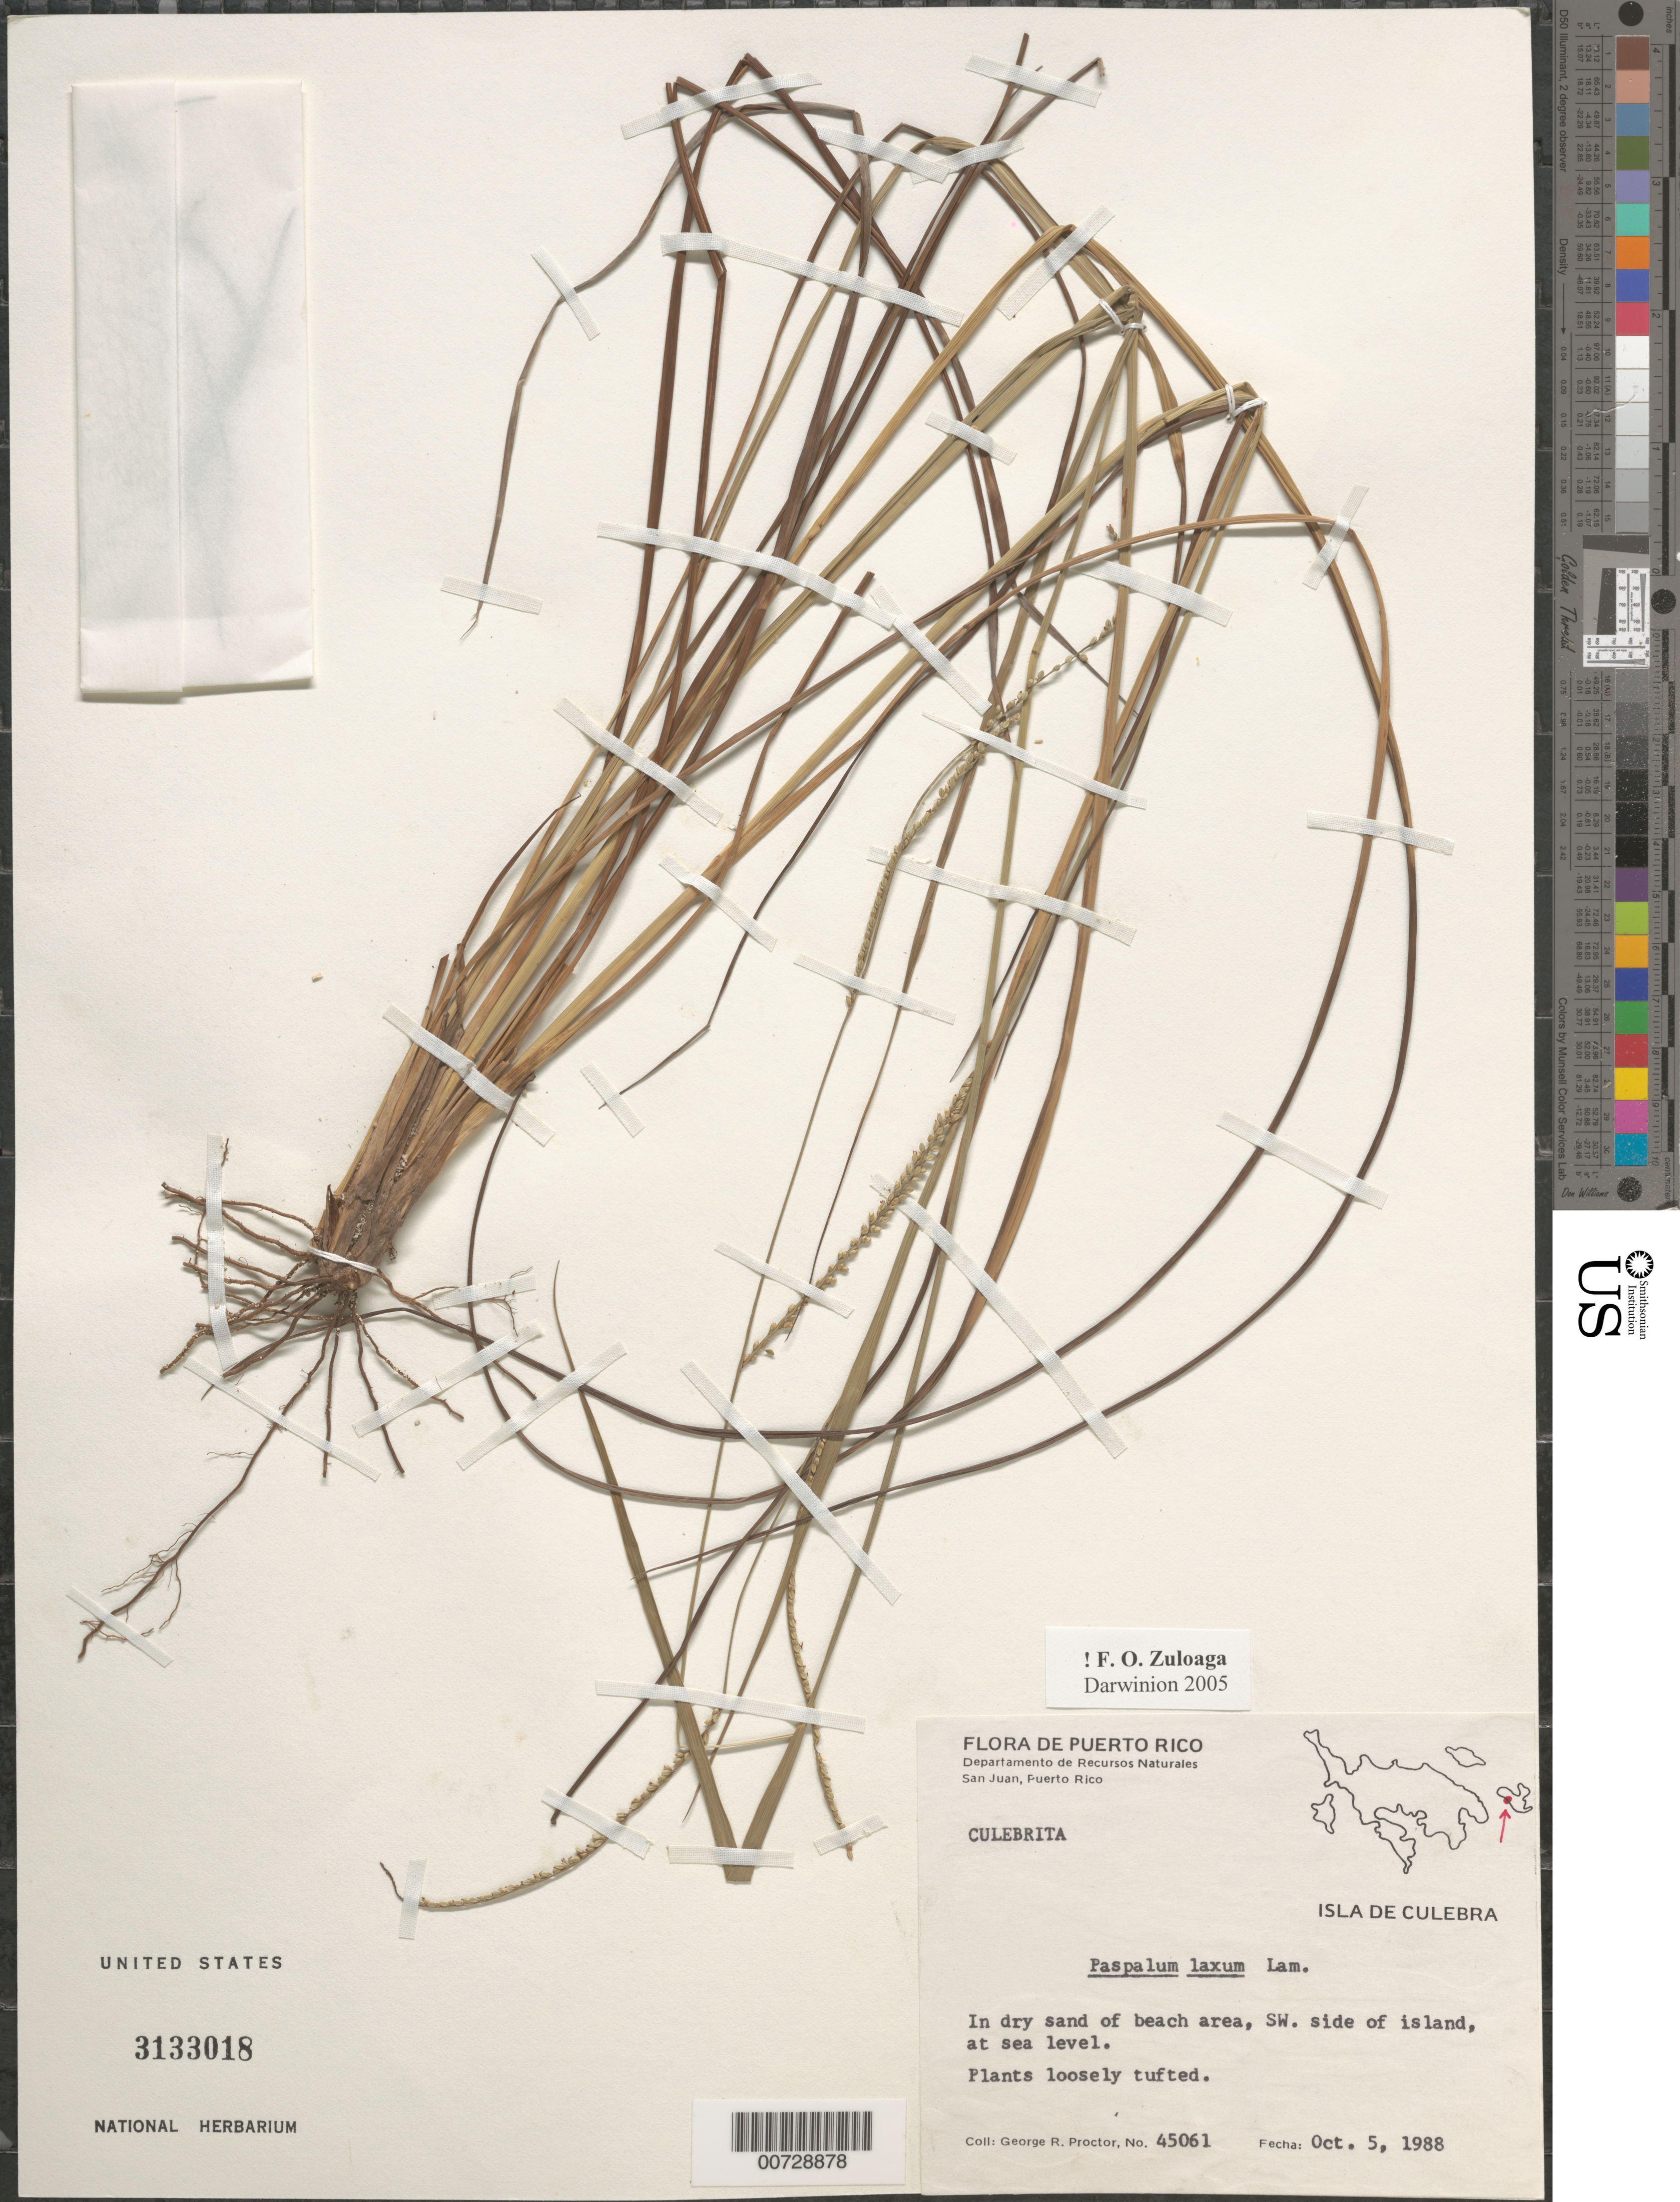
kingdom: Plantae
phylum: Tracheophyta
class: Liliopsida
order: Poales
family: Poaceae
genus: Paspalum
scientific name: Paspalum laxum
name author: Lam.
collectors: G. R. Proctor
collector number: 45061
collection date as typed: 05 Oct 1988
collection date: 1988-10-05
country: Puerto Rico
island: Culebra I.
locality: Culebrita, beach area; SW side of island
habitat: In dry sand of beach area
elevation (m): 0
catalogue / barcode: US 3133018